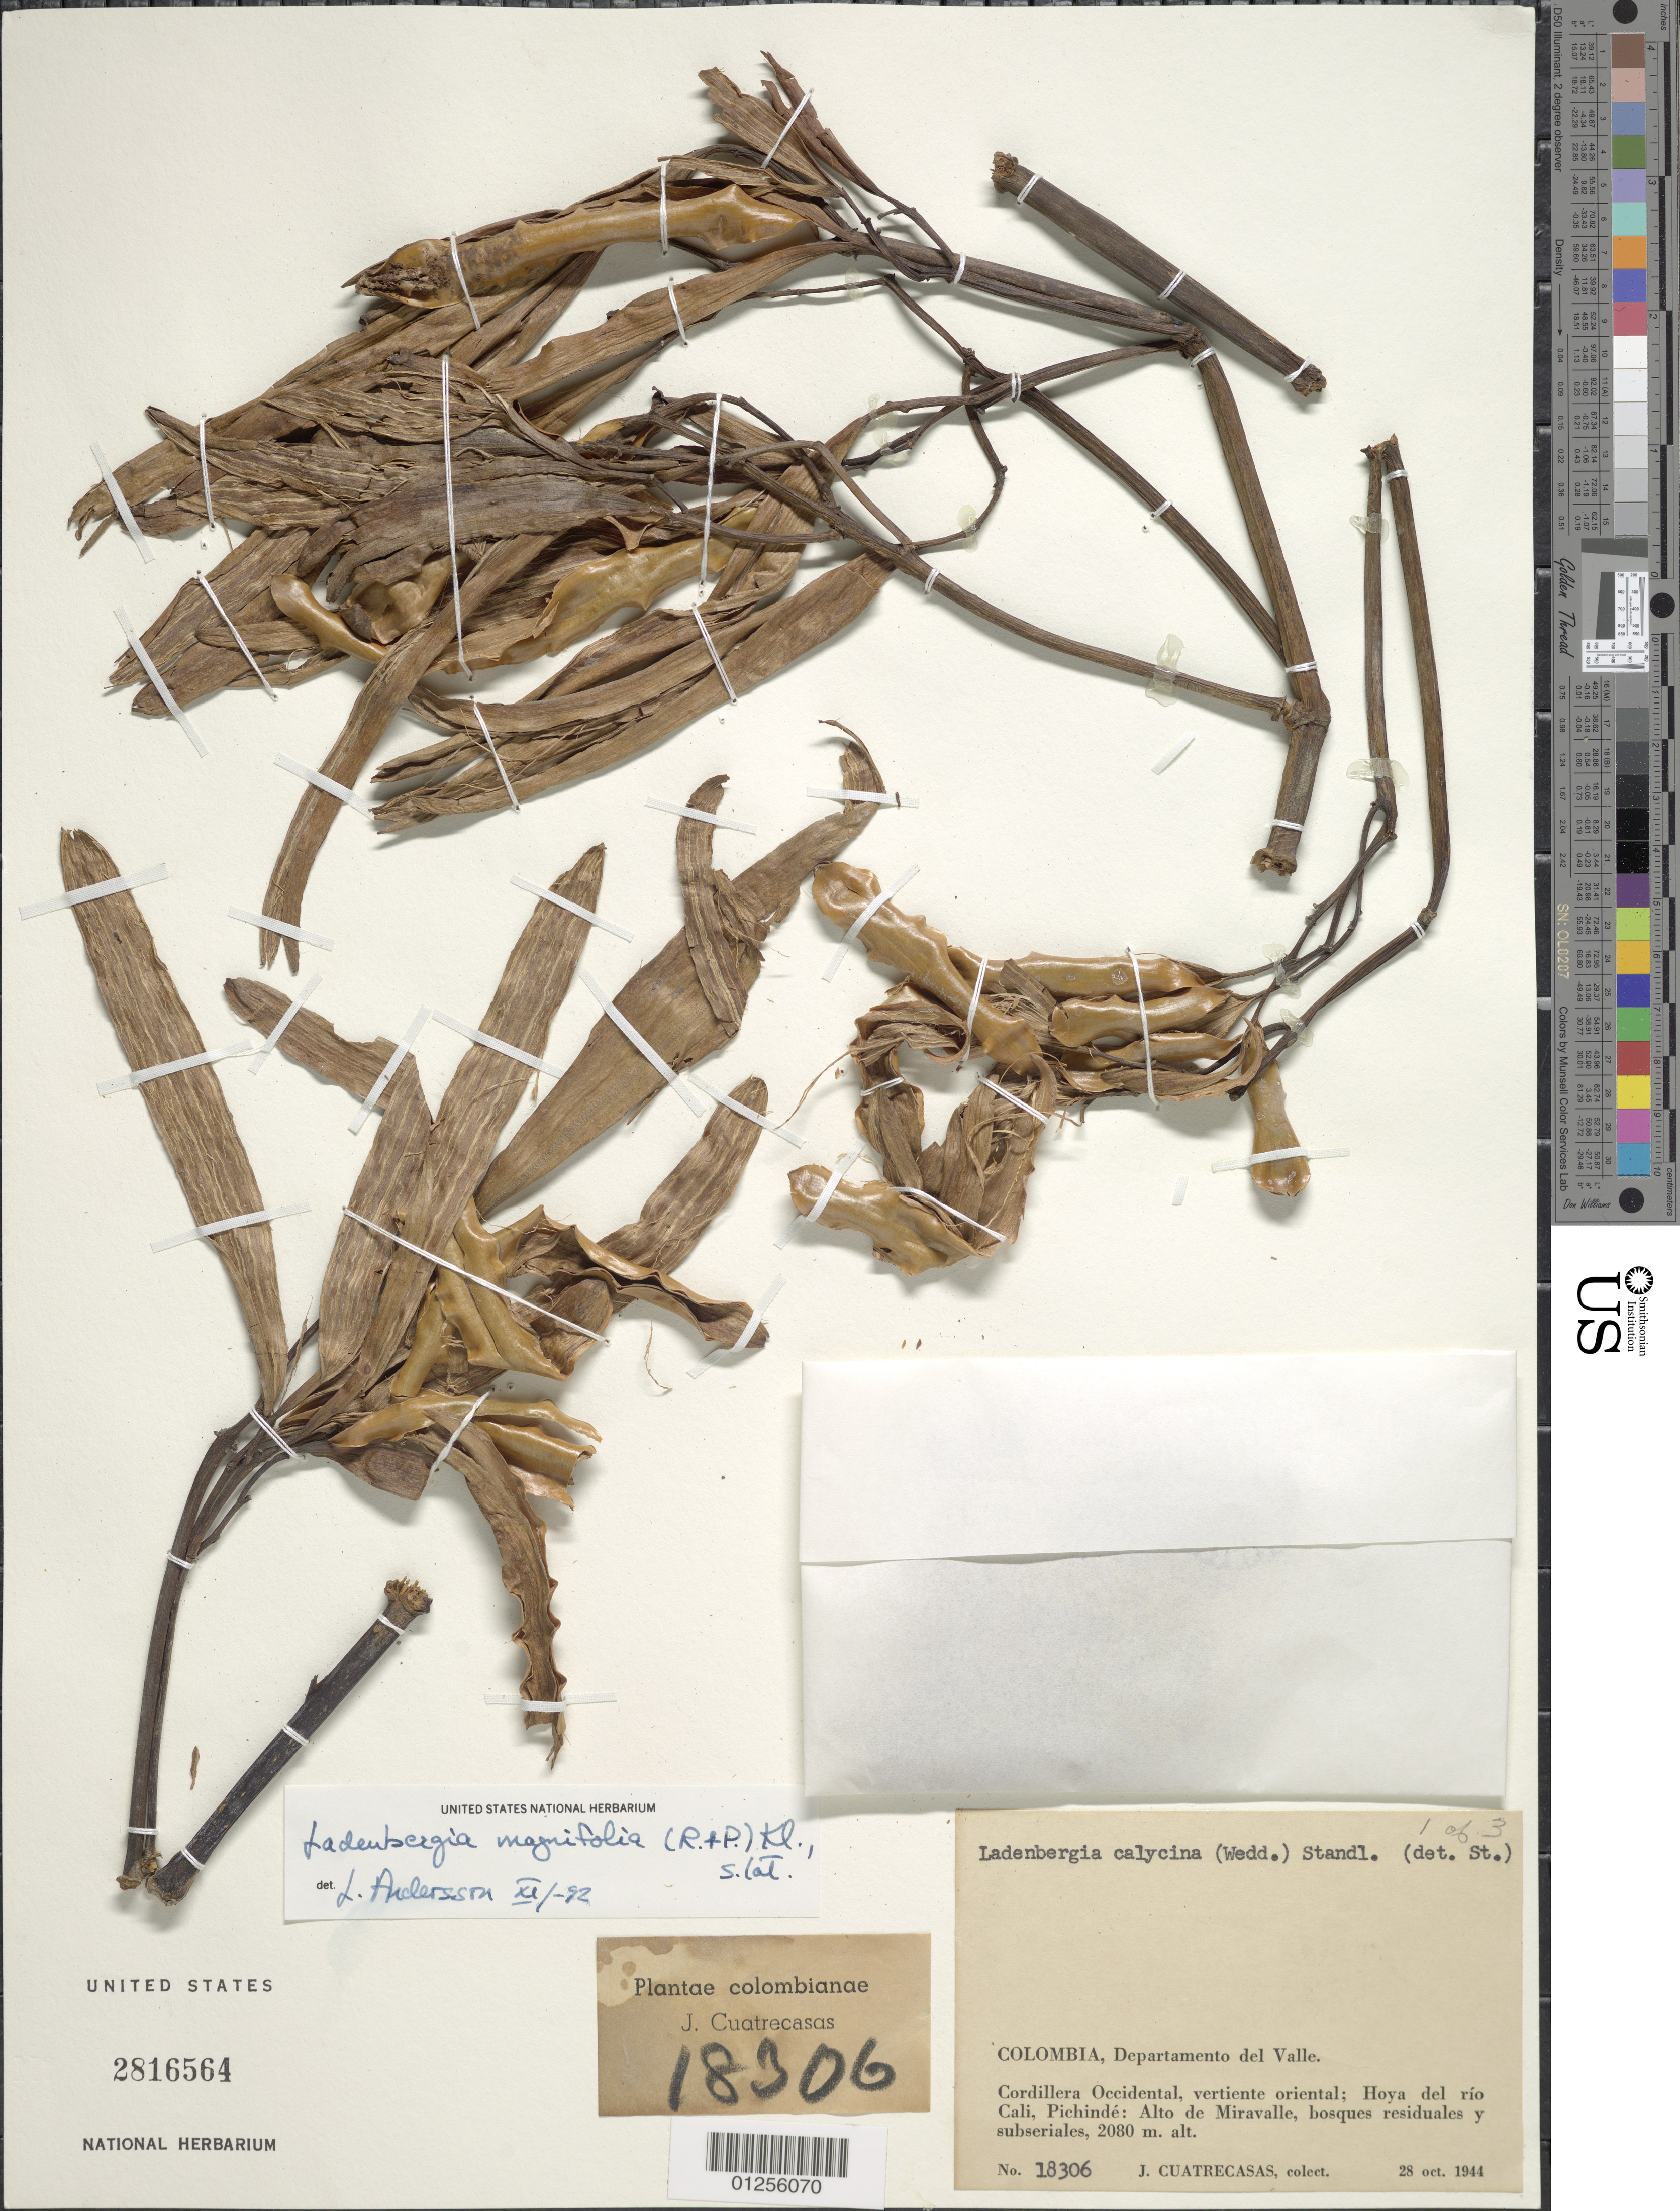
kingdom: Plantae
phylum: Tracheophyta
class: Magnoliopsida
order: Gentianales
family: Rubiaceae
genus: Ladenbergia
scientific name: Ladenbergia magnifolia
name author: (Ruiz & Pav.) Klotzsch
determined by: Anderson, L.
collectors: J. Cuatrecasas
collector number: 18306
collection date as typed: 28 Oct 1944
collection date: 1944-10-28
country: Colombia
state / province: Valle del Cauca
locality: Hoya del Rio Cali, Pichinde, occidental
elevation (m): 2020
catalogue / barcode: US 2816564